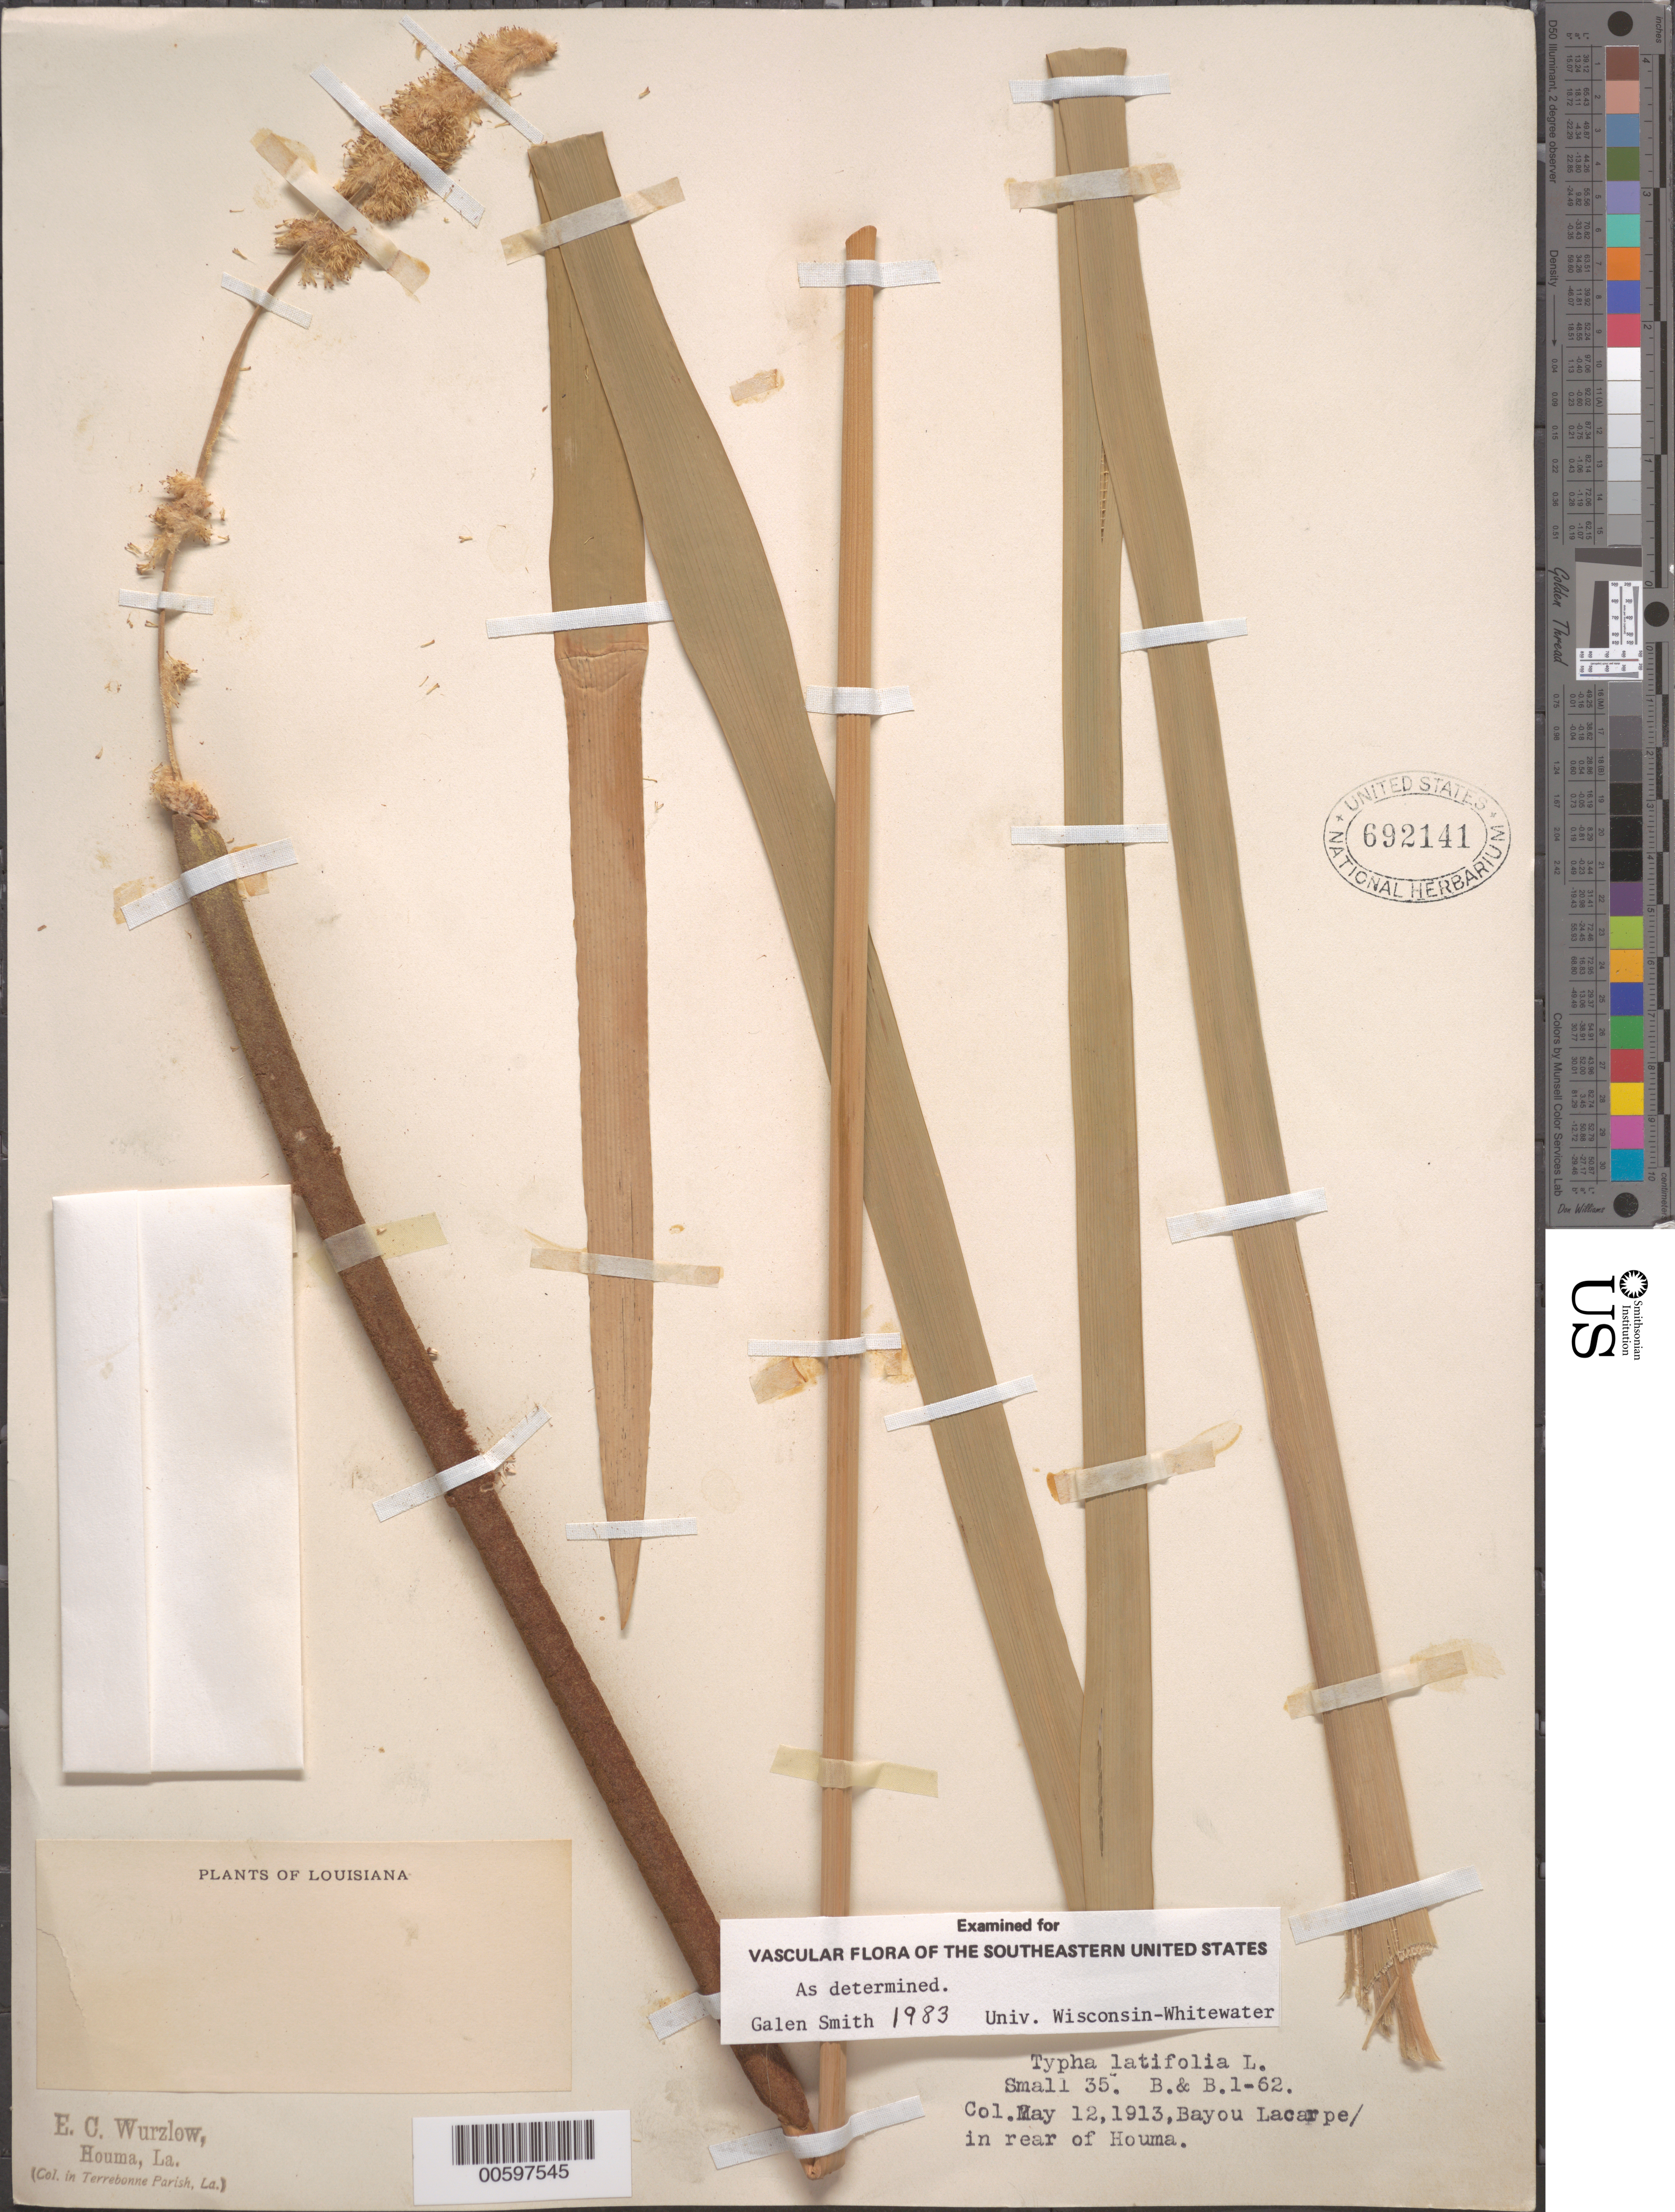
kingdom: Plantae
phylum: Tracheophyta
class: Liliopsida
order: Poales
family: Typhaceae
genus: Typha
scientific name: Typha latifolia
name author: L.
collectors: E. Wurzlow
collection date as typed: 12 May 1913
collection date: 1913-05-12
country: United States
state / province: Louisiana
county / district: Terrebonne Parish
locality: Lacarpe Bayou, in rear of Houma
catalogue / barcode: US 692141